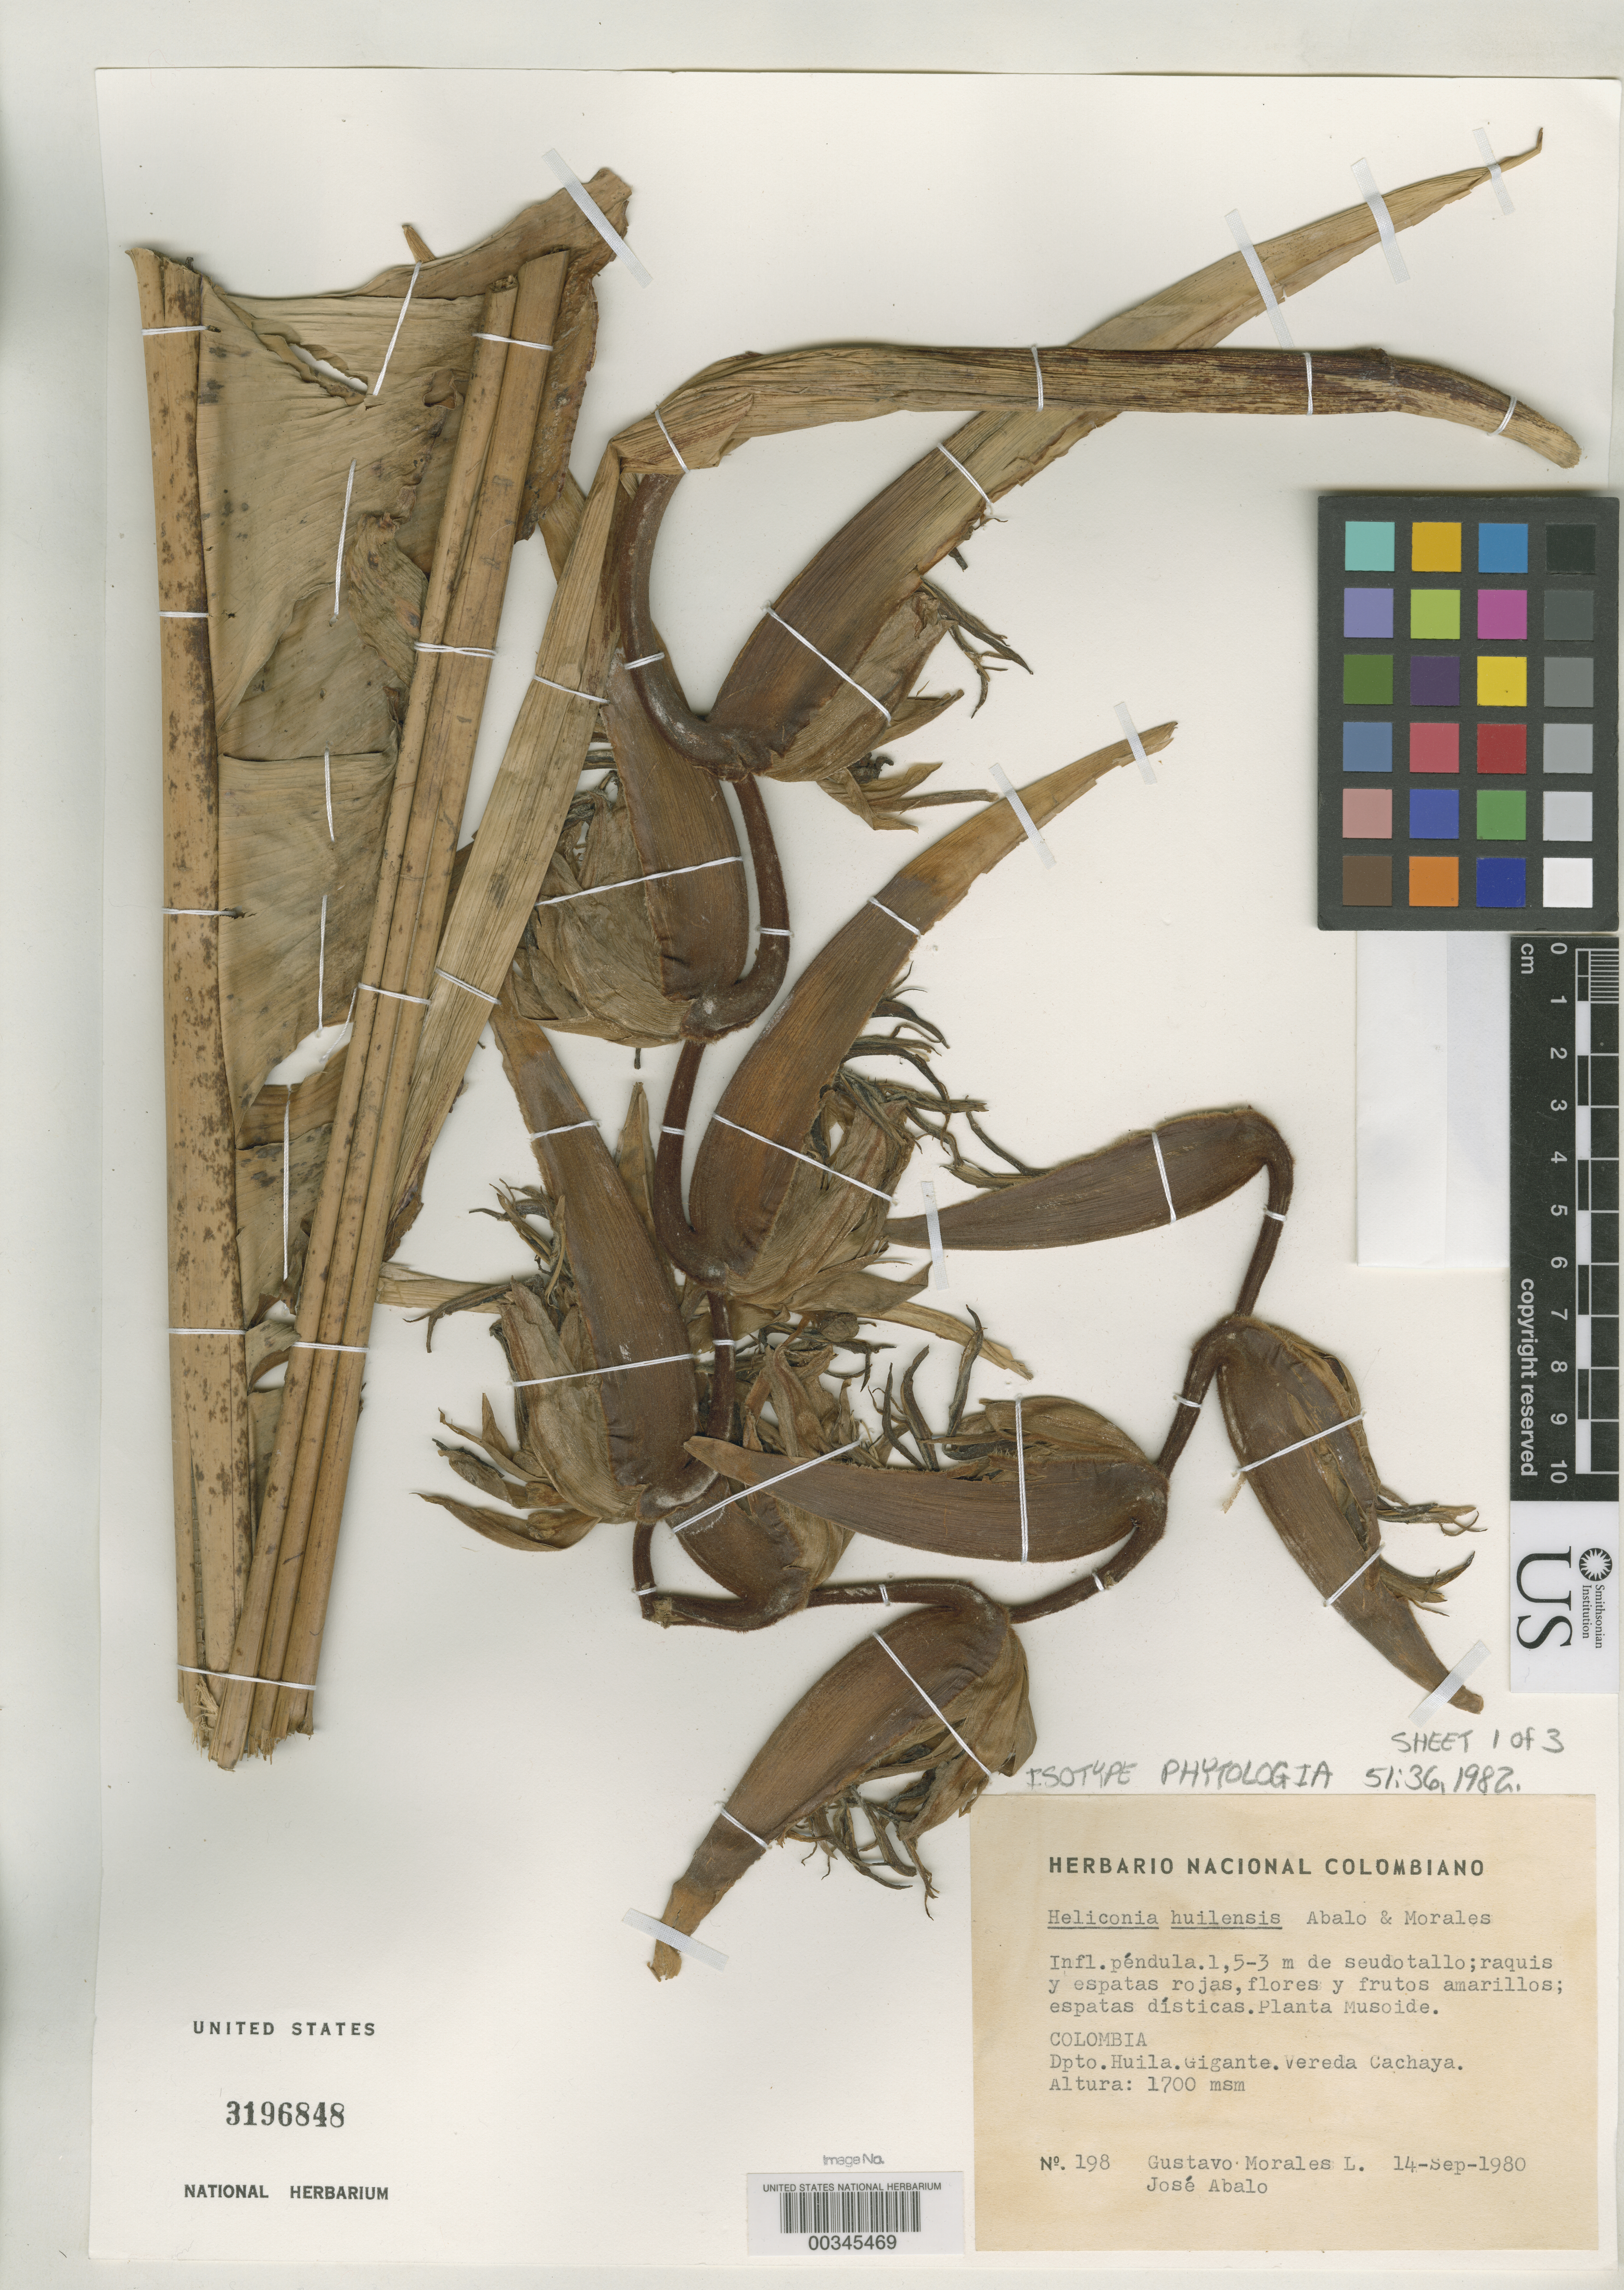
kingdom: Plantae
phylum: Tracheophyta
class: Liliopsida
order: Zingiberales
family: Heliconiaceae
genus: Heliconia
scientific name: Heliconia huilensis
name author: Abalo & G. Morales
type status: Isotype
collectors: G. Morales L. & J. E. Abalo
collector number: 198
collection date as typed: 14 Sep 1980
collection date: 1980-09-14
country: Colombia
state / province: Huila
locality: Gigante, Vereda Cachaya.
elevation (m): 1700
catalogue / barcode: US 3196848